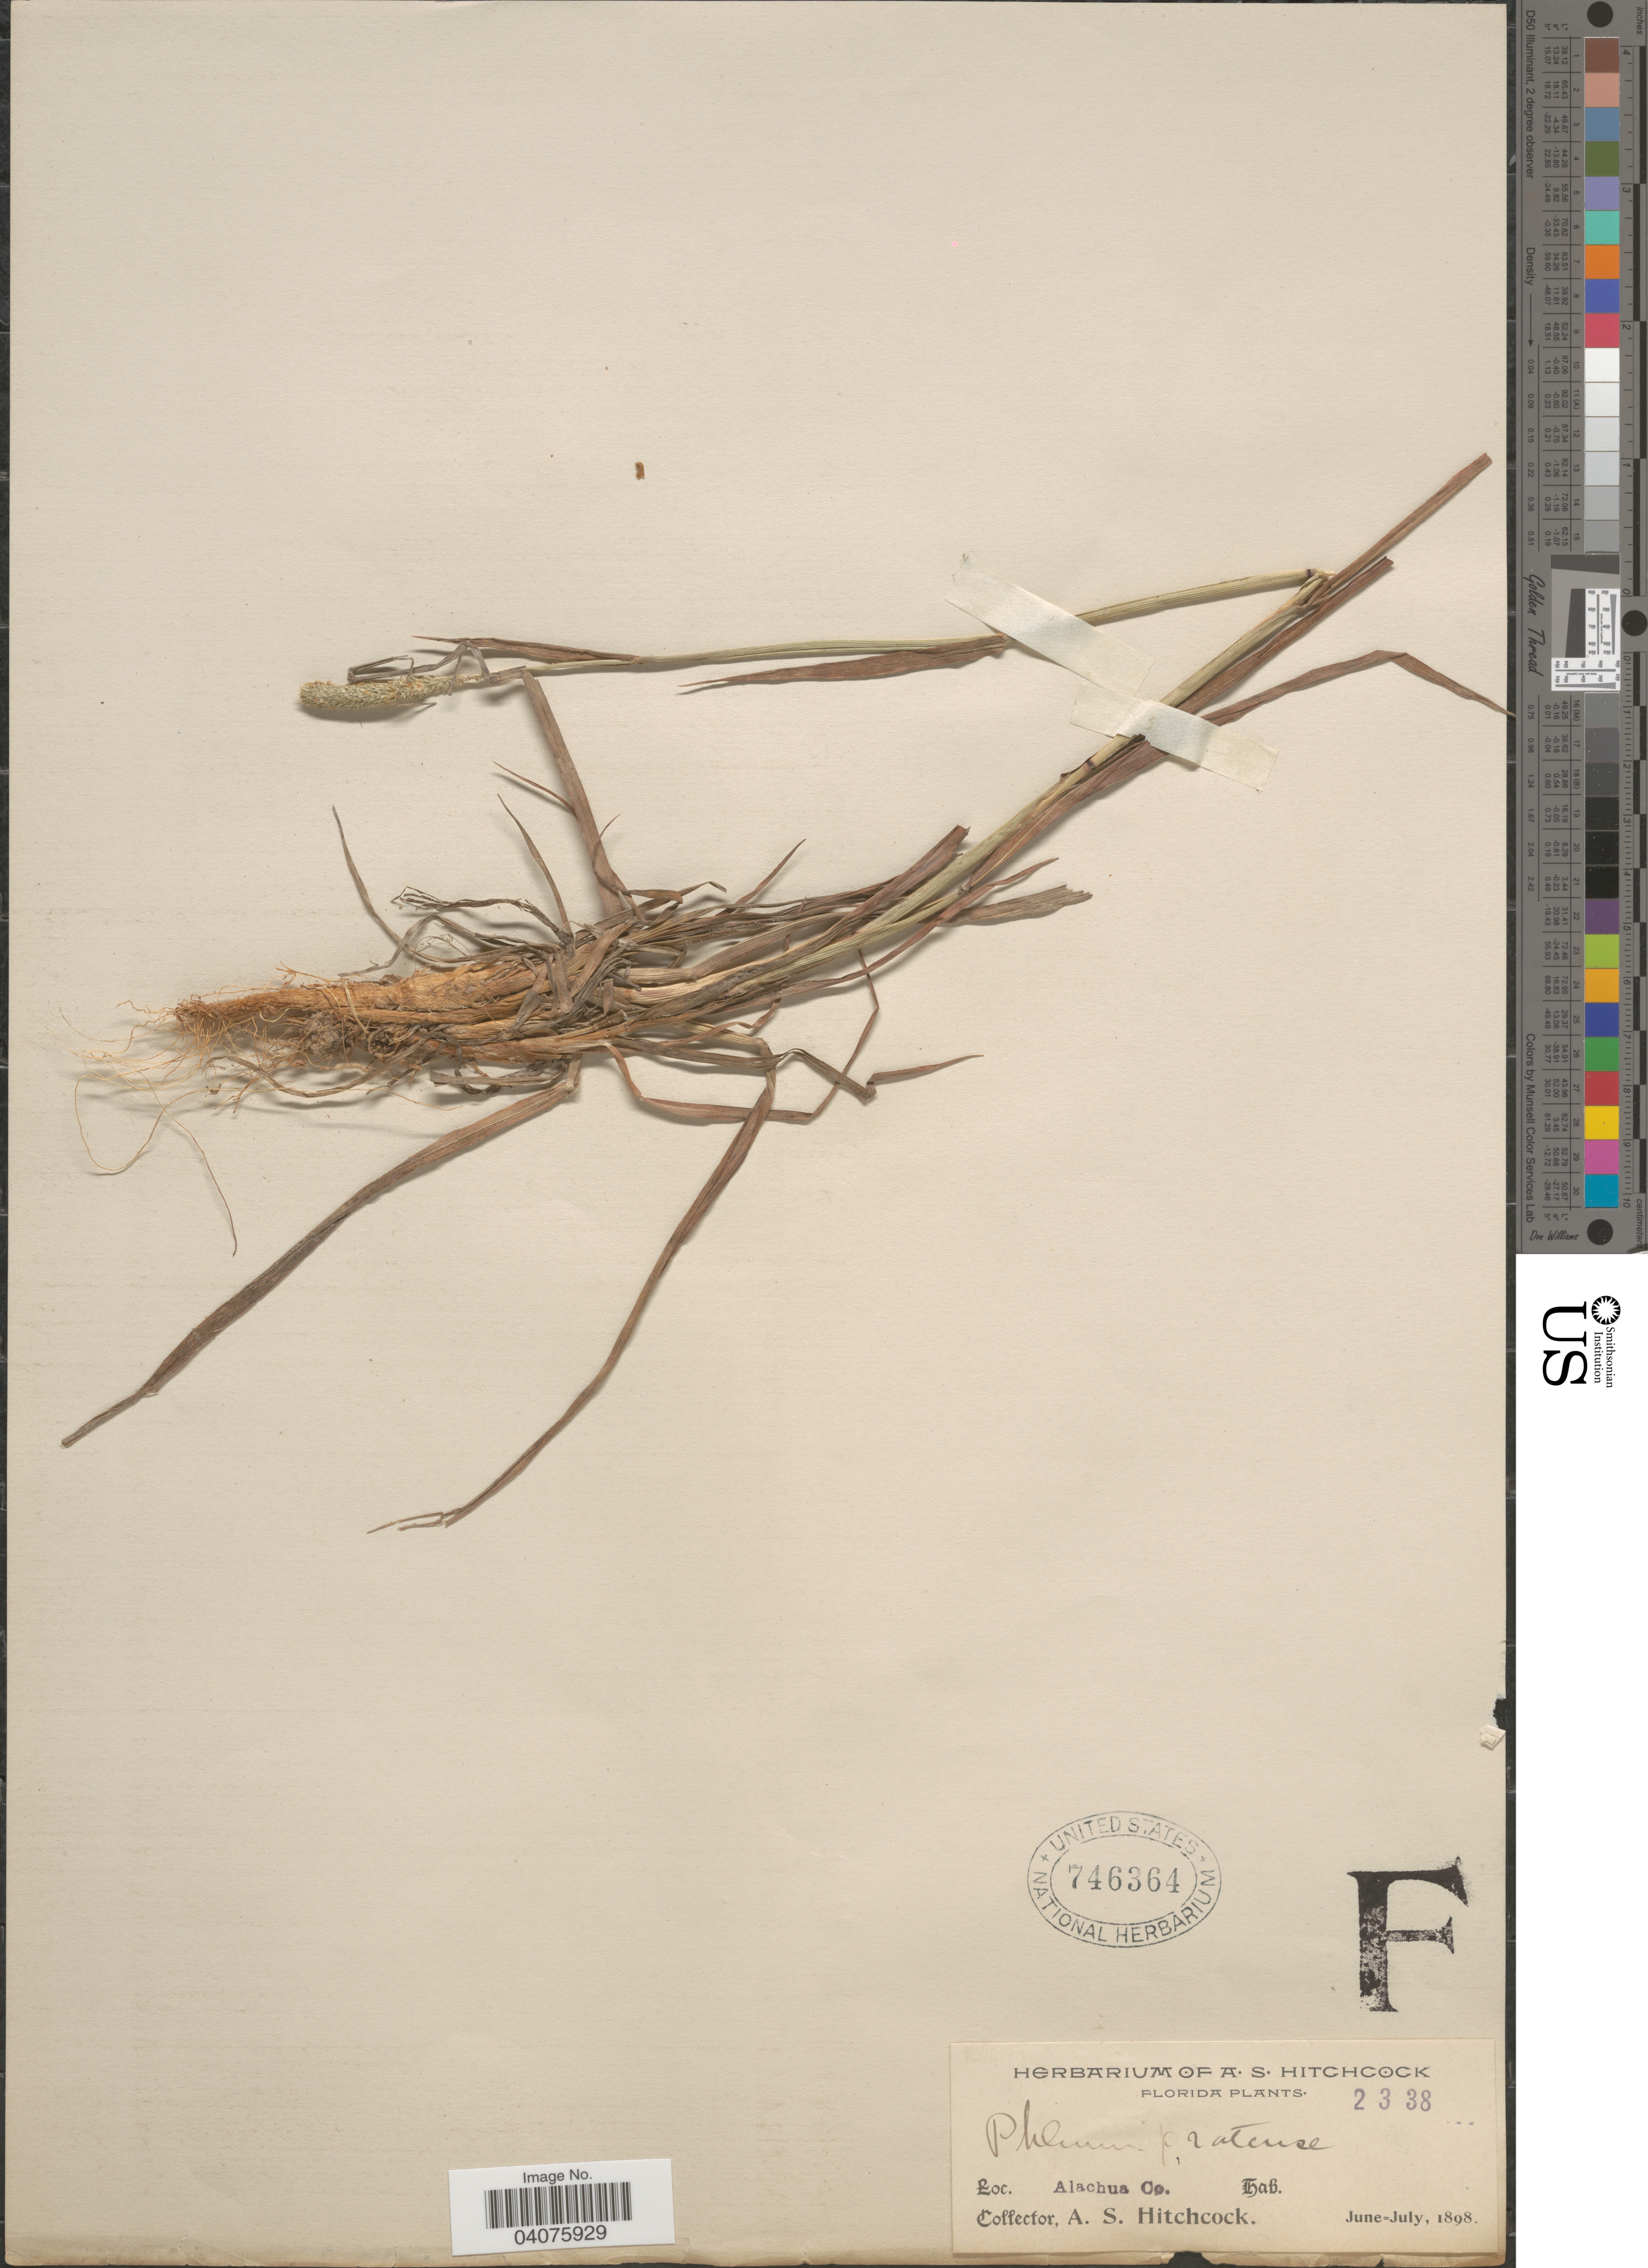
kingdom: Plantae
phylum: Tracheophyta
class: Liliopsida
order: Poales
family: Poaceae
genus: Phleum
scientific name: Phleum pratense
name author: L.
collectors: A. S. Hitchcock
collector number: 2338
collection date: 1898-06/1898-07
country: United States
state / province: Florida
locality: Alachua Co.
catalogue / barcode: US 746364